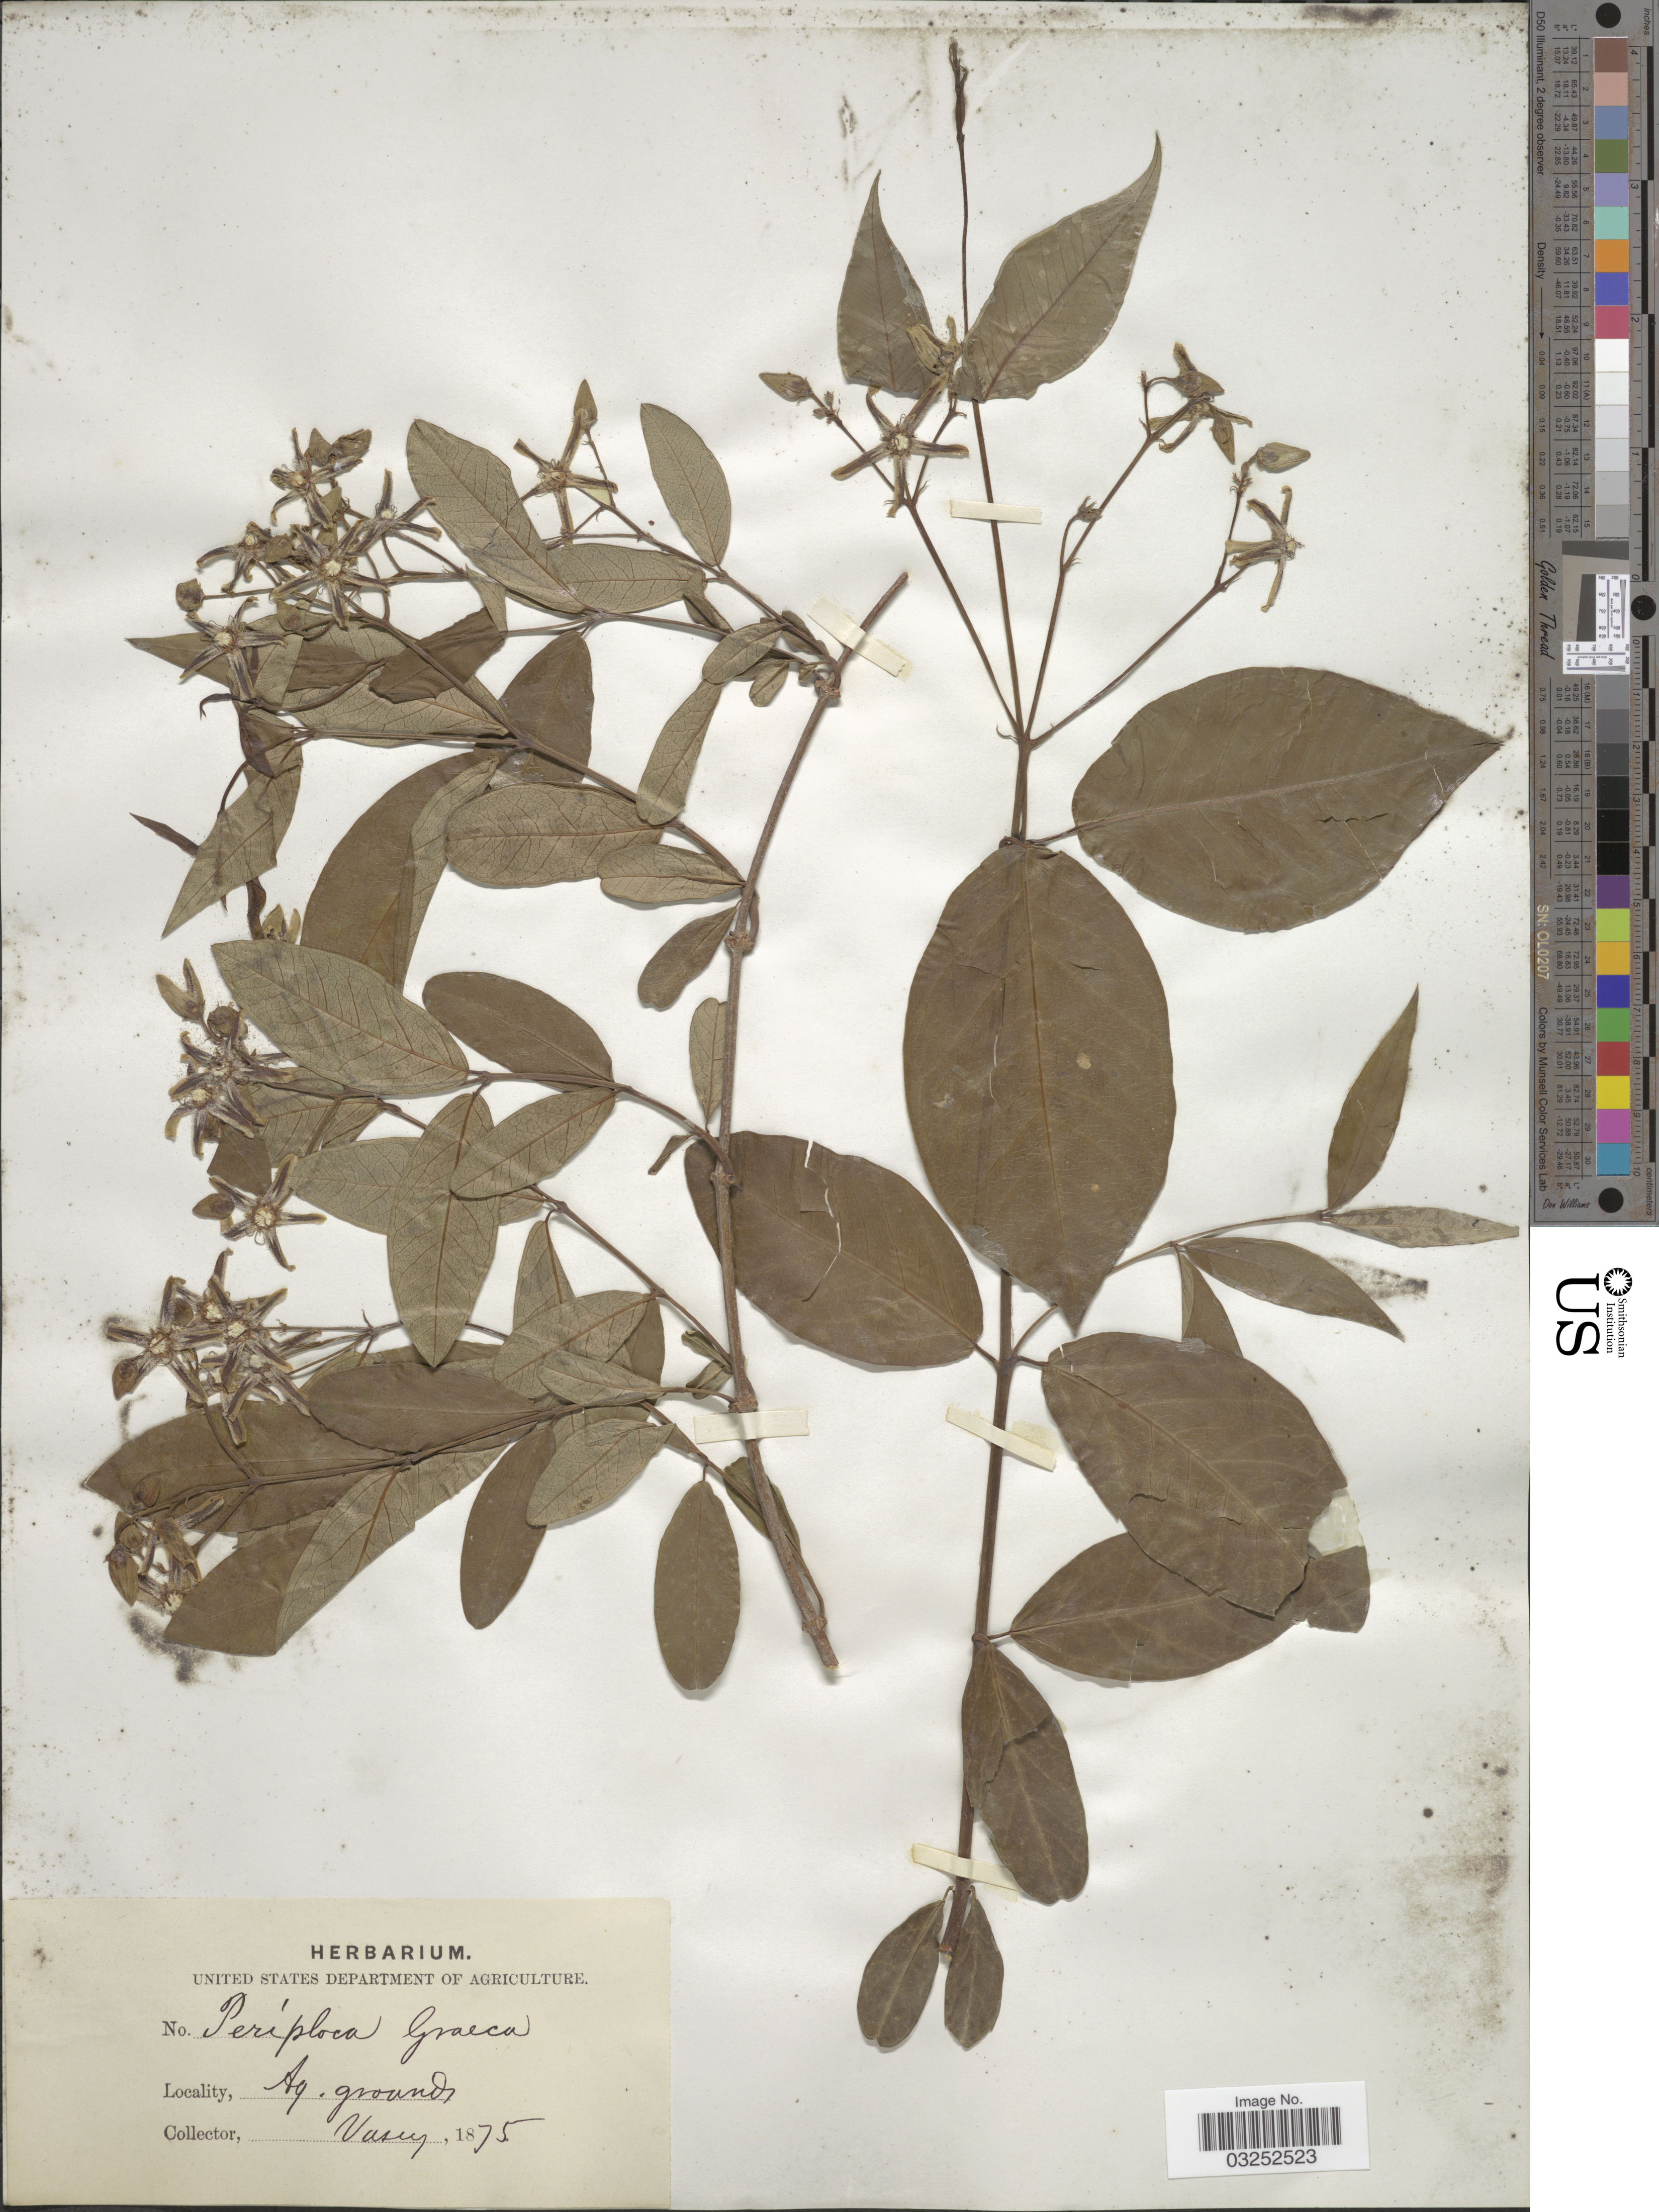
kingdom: Plantae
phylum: Tracheophyta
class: Magnoliopsida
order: Gentianales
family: Apocynaceae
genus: Periploca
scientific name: Periploca graeca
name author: L.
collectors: Vasey, --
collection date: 1875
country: United States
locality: Ag. grounds.